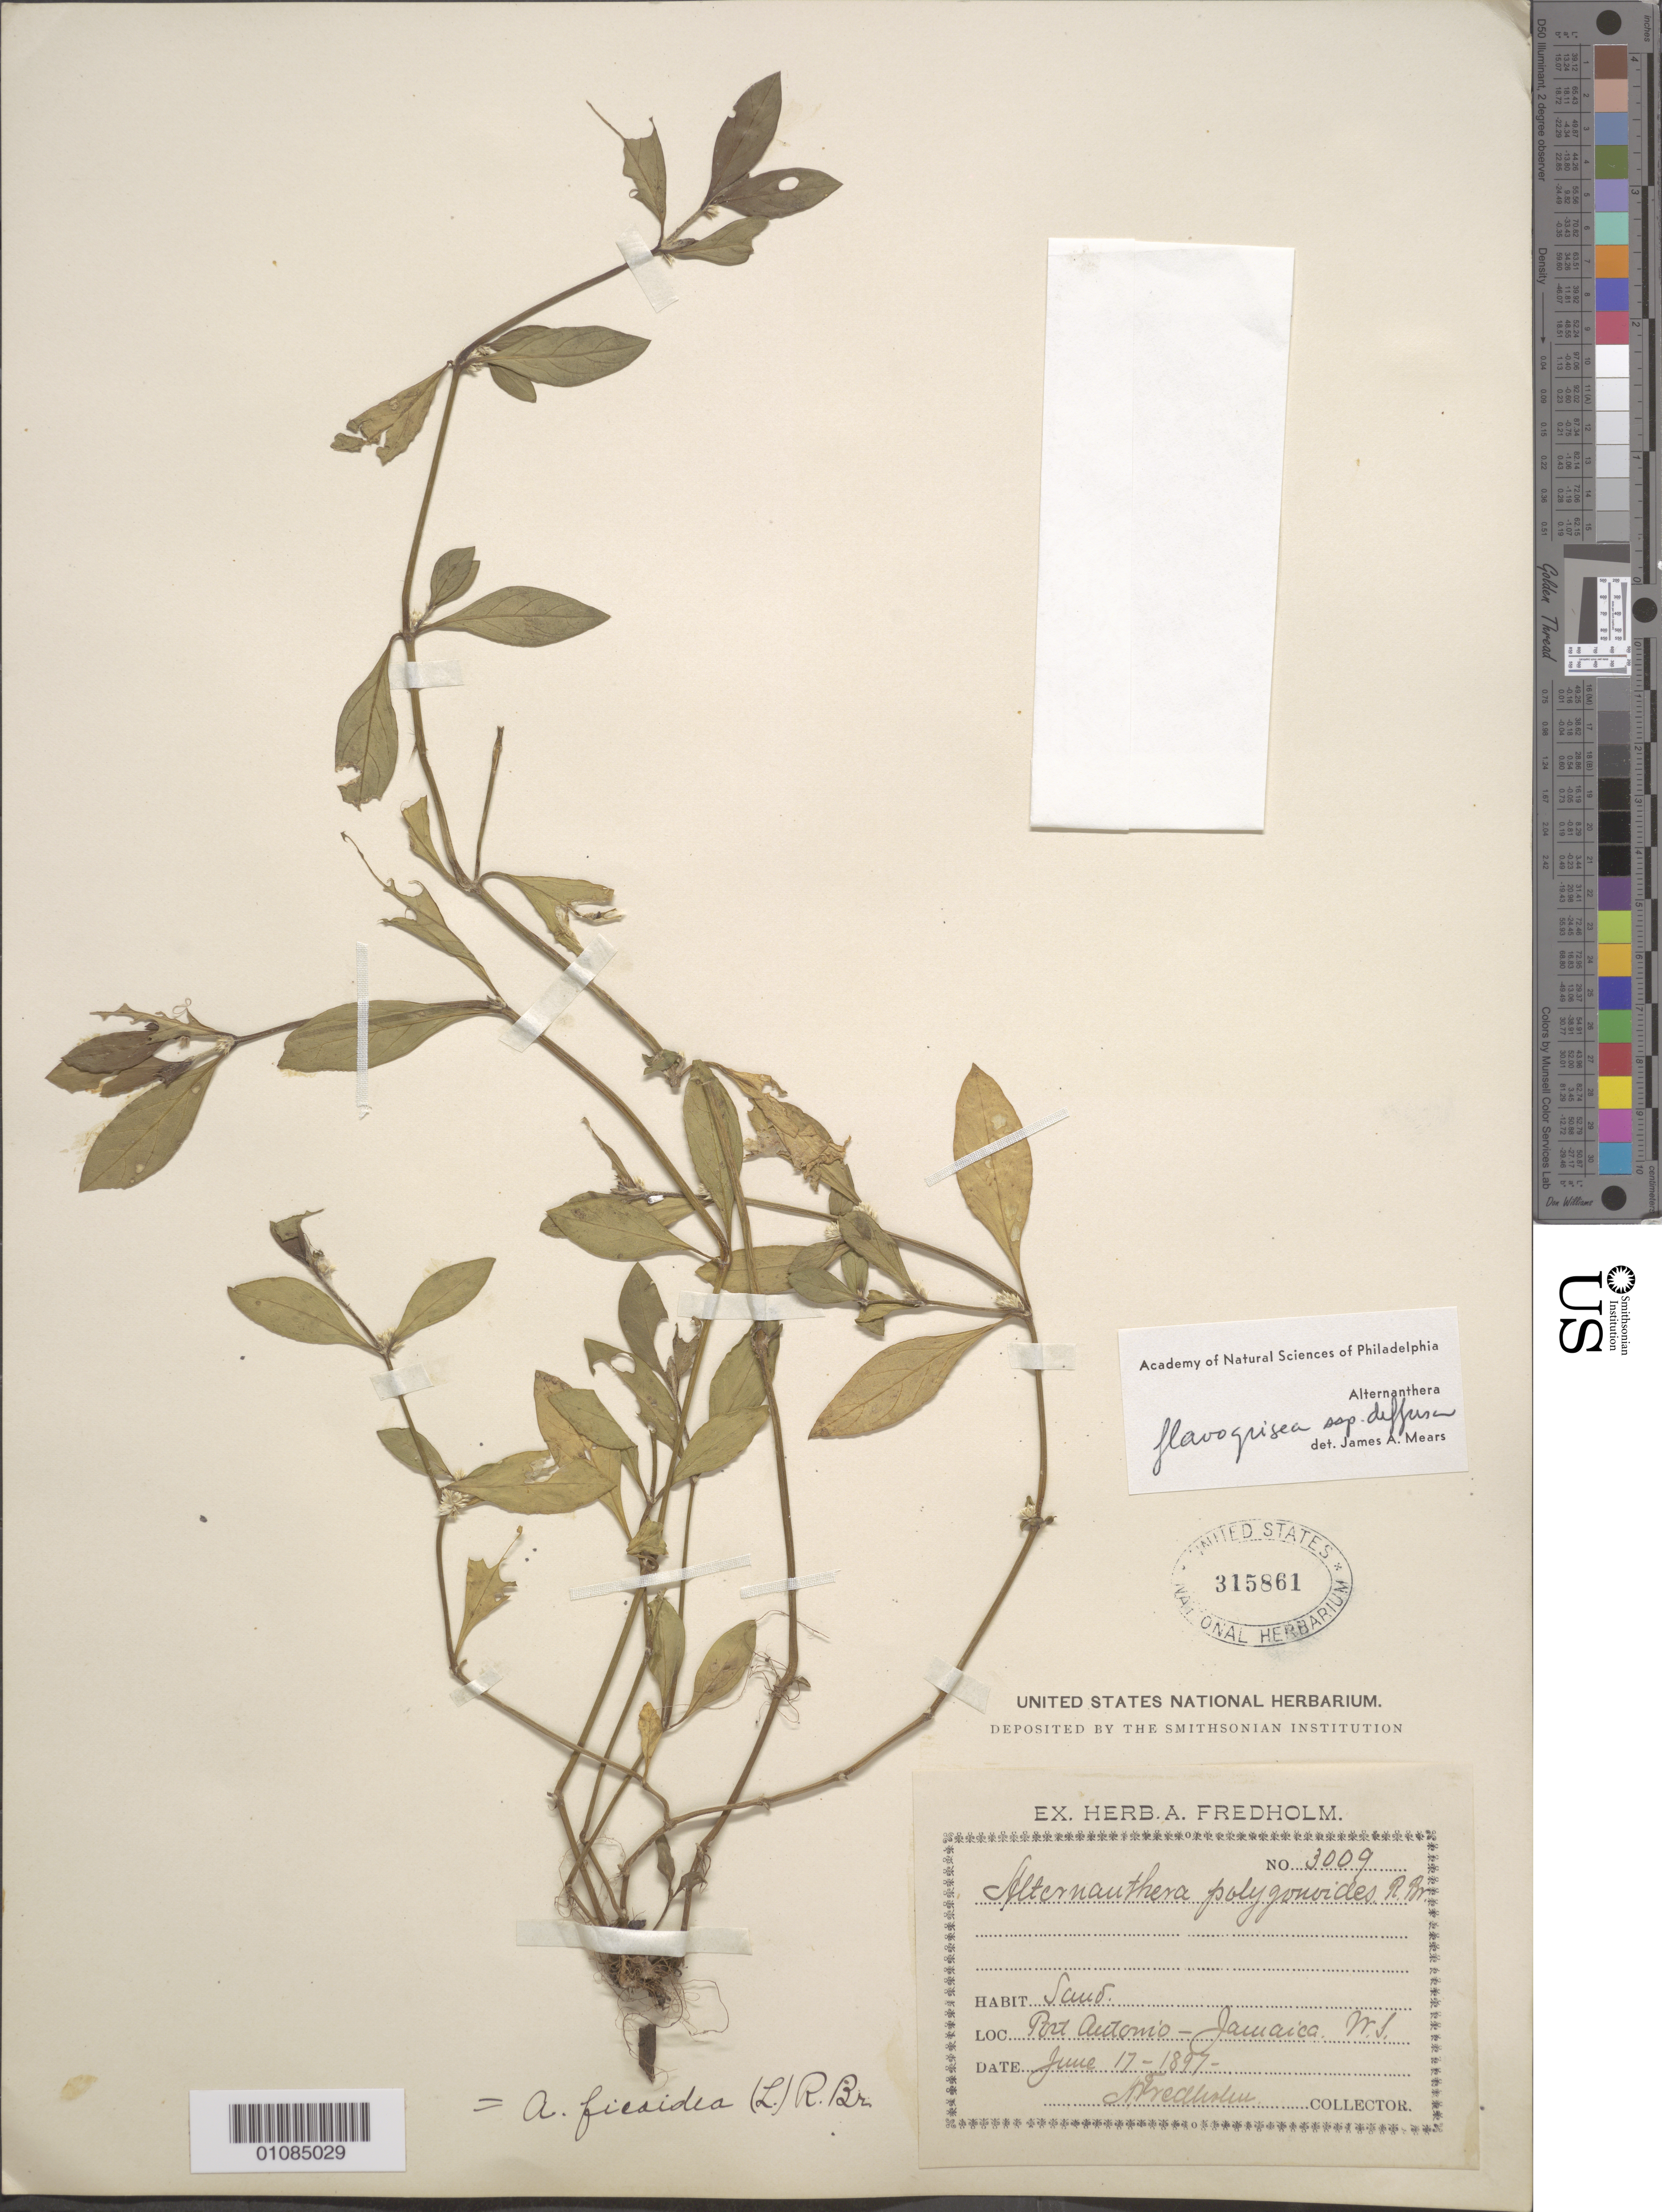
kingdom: Plantae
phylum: Tracheophyta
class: Magnoliopsida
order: Caryophyllales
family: Amaranthaceae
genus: Alternanthera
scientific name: Alternanthera flavogrisea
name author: Urb.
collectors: A. Fredholm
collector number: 3009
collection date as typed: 17 Jun 1897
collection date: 1897-06-17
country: Jamaica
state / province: Portland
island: Jamaica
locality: Port Antonio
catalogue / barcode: US 315861